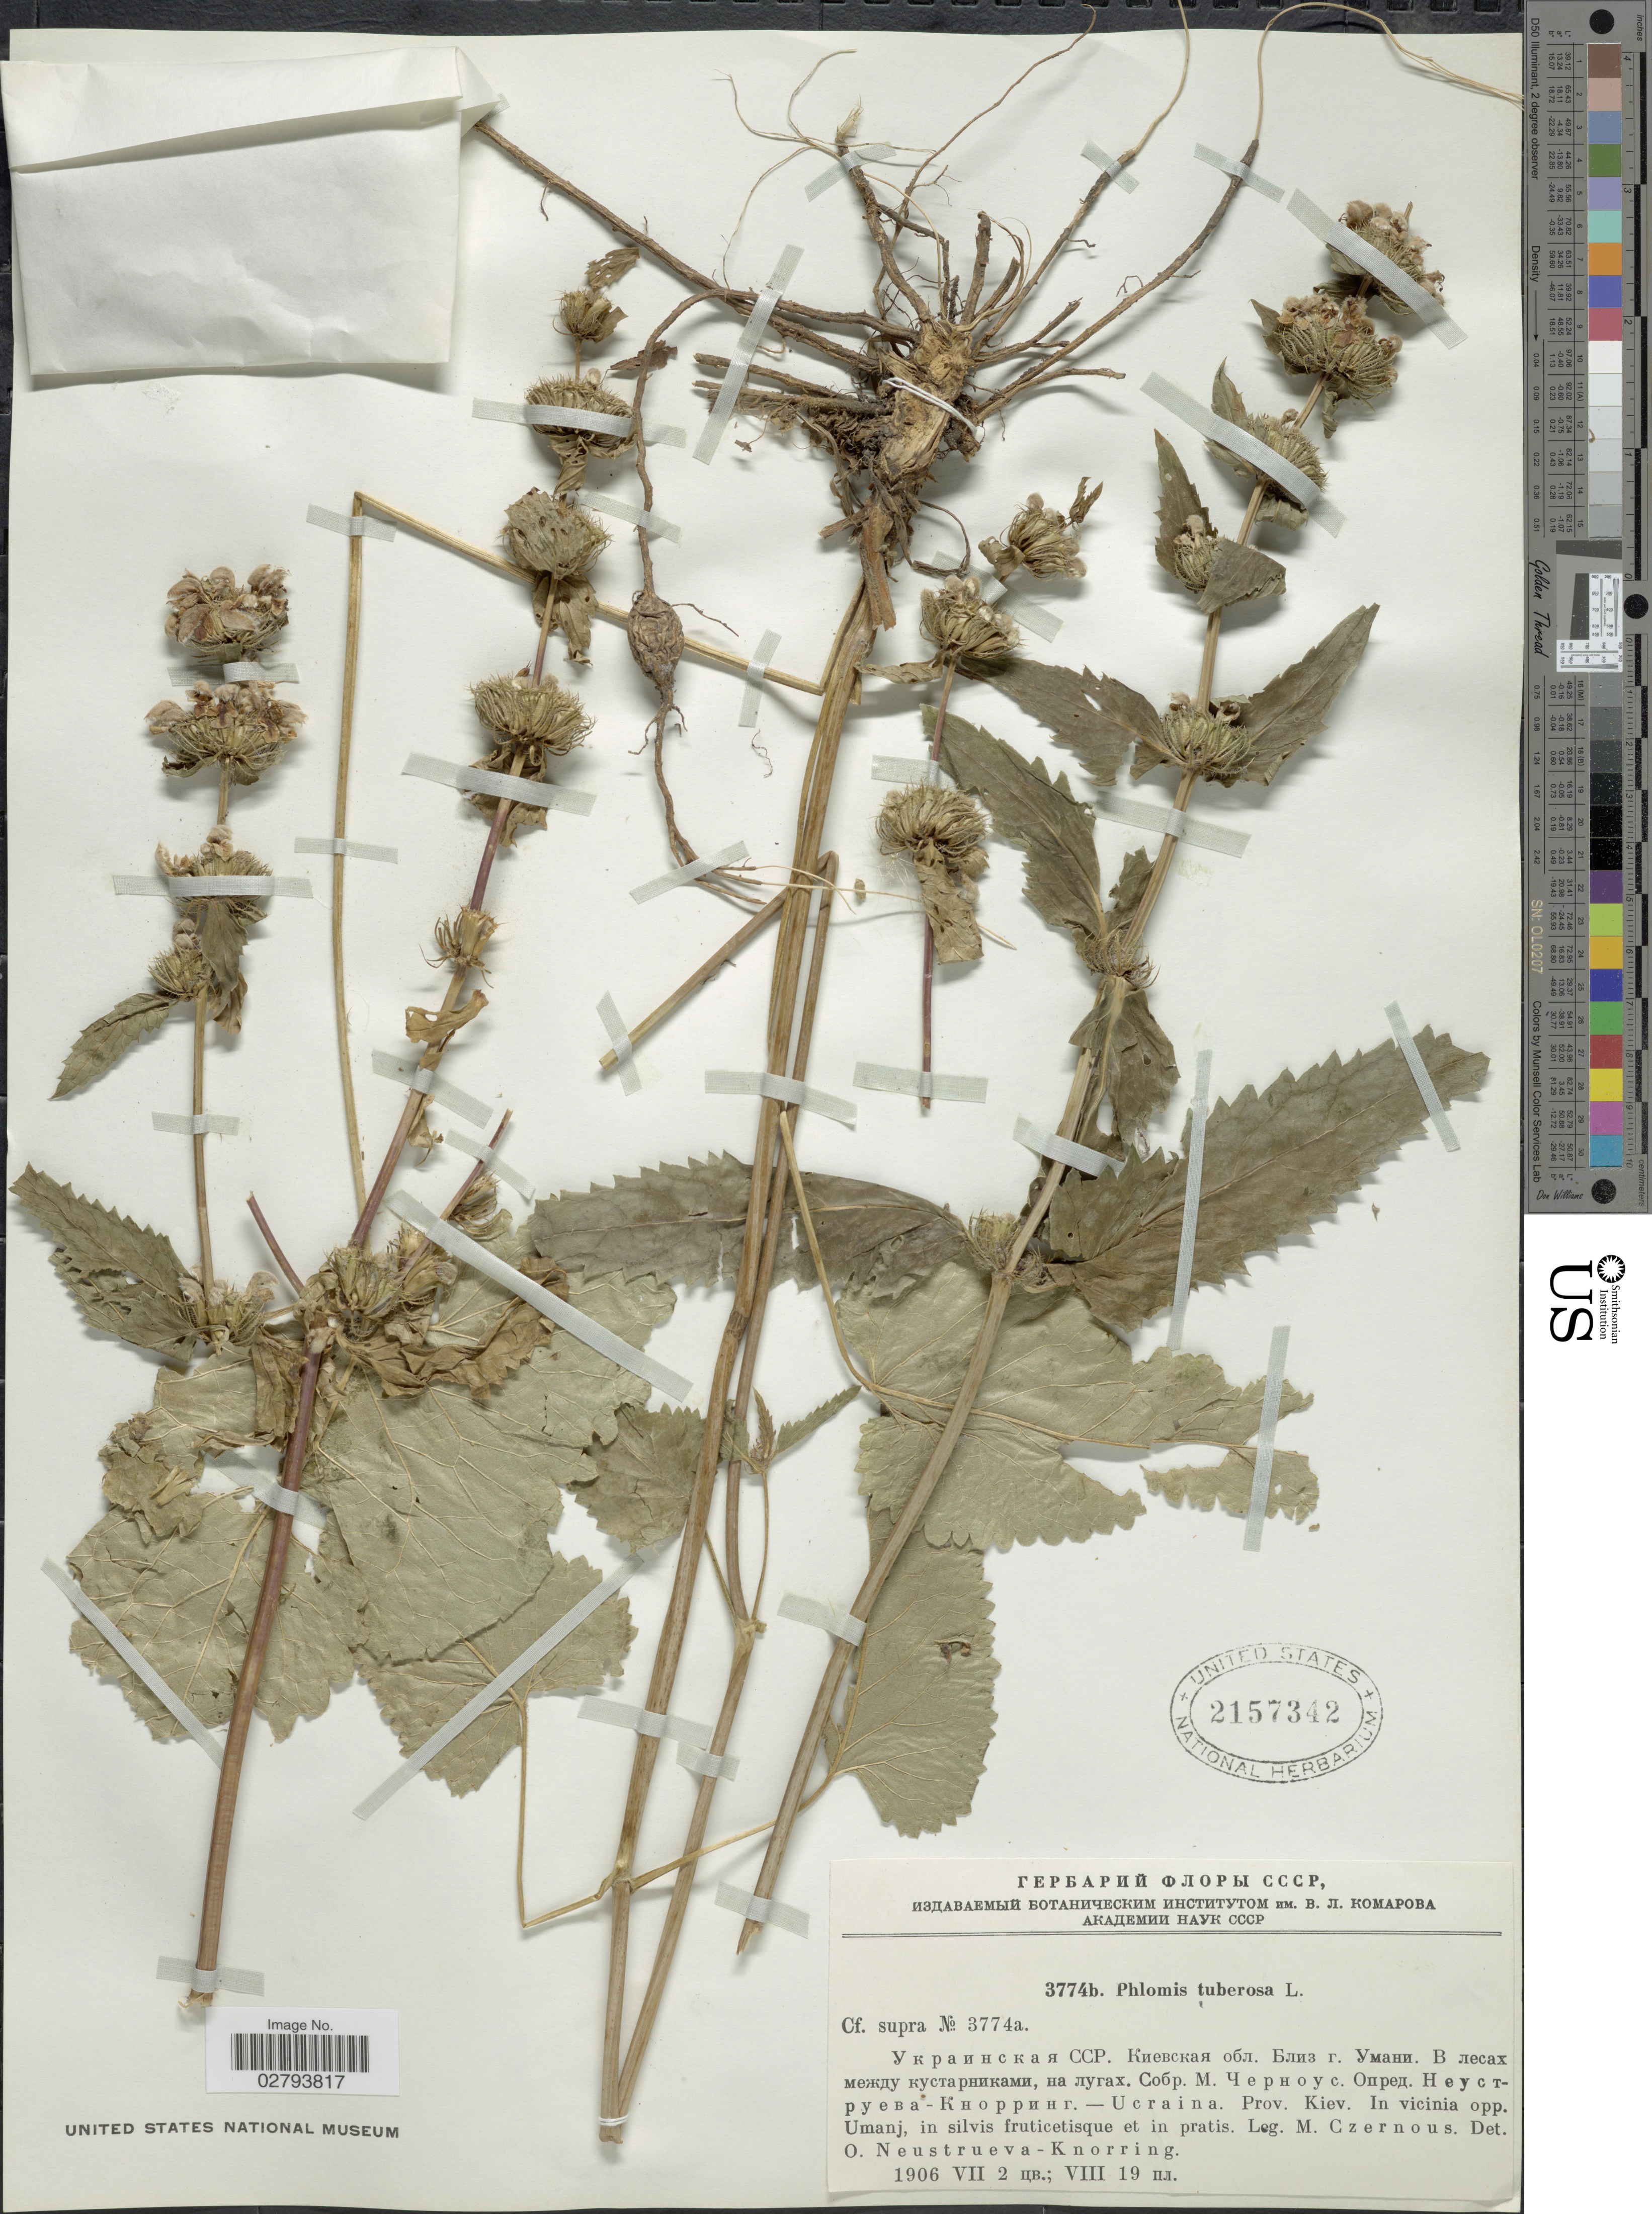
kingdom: Plantae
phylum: Tracheophyta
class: Magnoliopsida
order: Lamiales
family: Lamiaceae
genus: Phlomoides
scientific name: Phlomoides tuberosa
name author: (L.) Moench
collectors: M. Czernous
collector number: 3774b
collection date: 1906-07-02/1906-08-19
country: Ukraine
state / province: Kiev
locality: In vicinia opp. Umanj.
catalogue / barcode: US 2157342